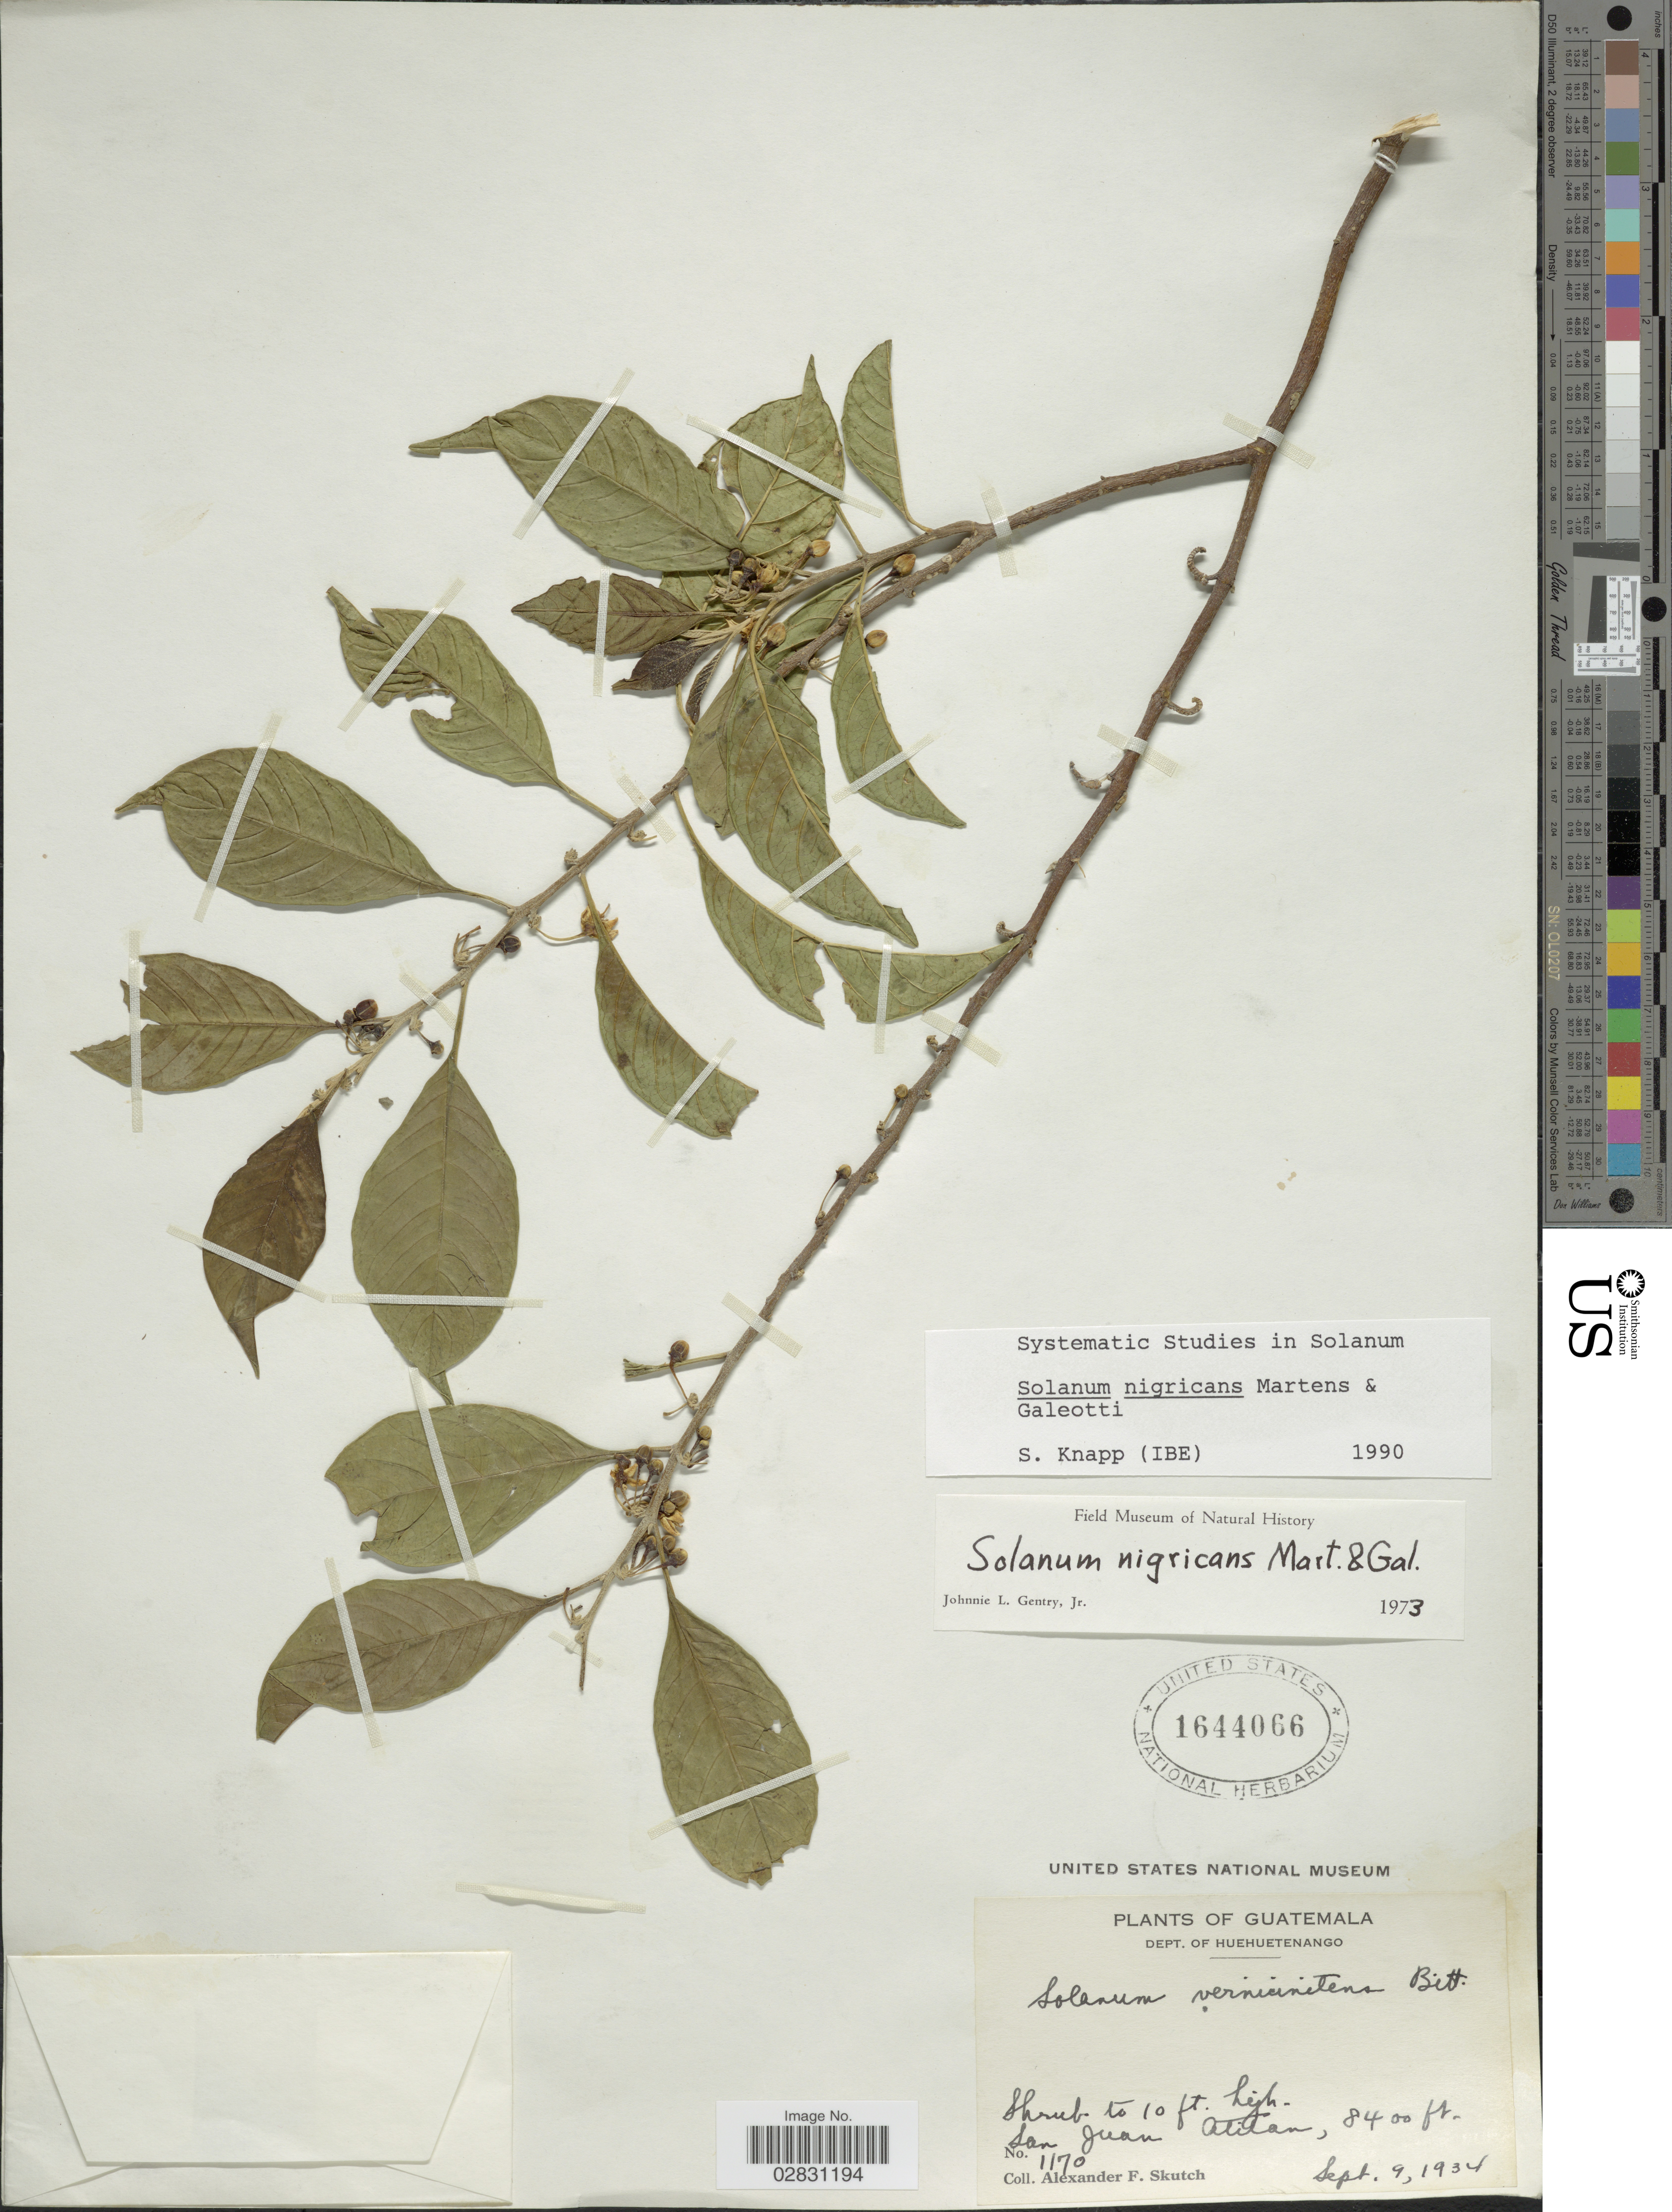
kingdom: Plantae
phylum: Tracheophyta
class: Magnoliopsida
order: Solanales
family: Solanaceae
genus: Solanum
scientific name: Solanum nigricans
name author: M. Martens & Galeotti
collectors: A. F. Skutch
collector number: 1170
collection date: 1934-01-09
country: Guatemala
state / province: Huehuetenango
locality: Dept. of Huehuetenango, San Juan Atitan.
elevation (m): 2560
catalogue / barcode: US 1644066